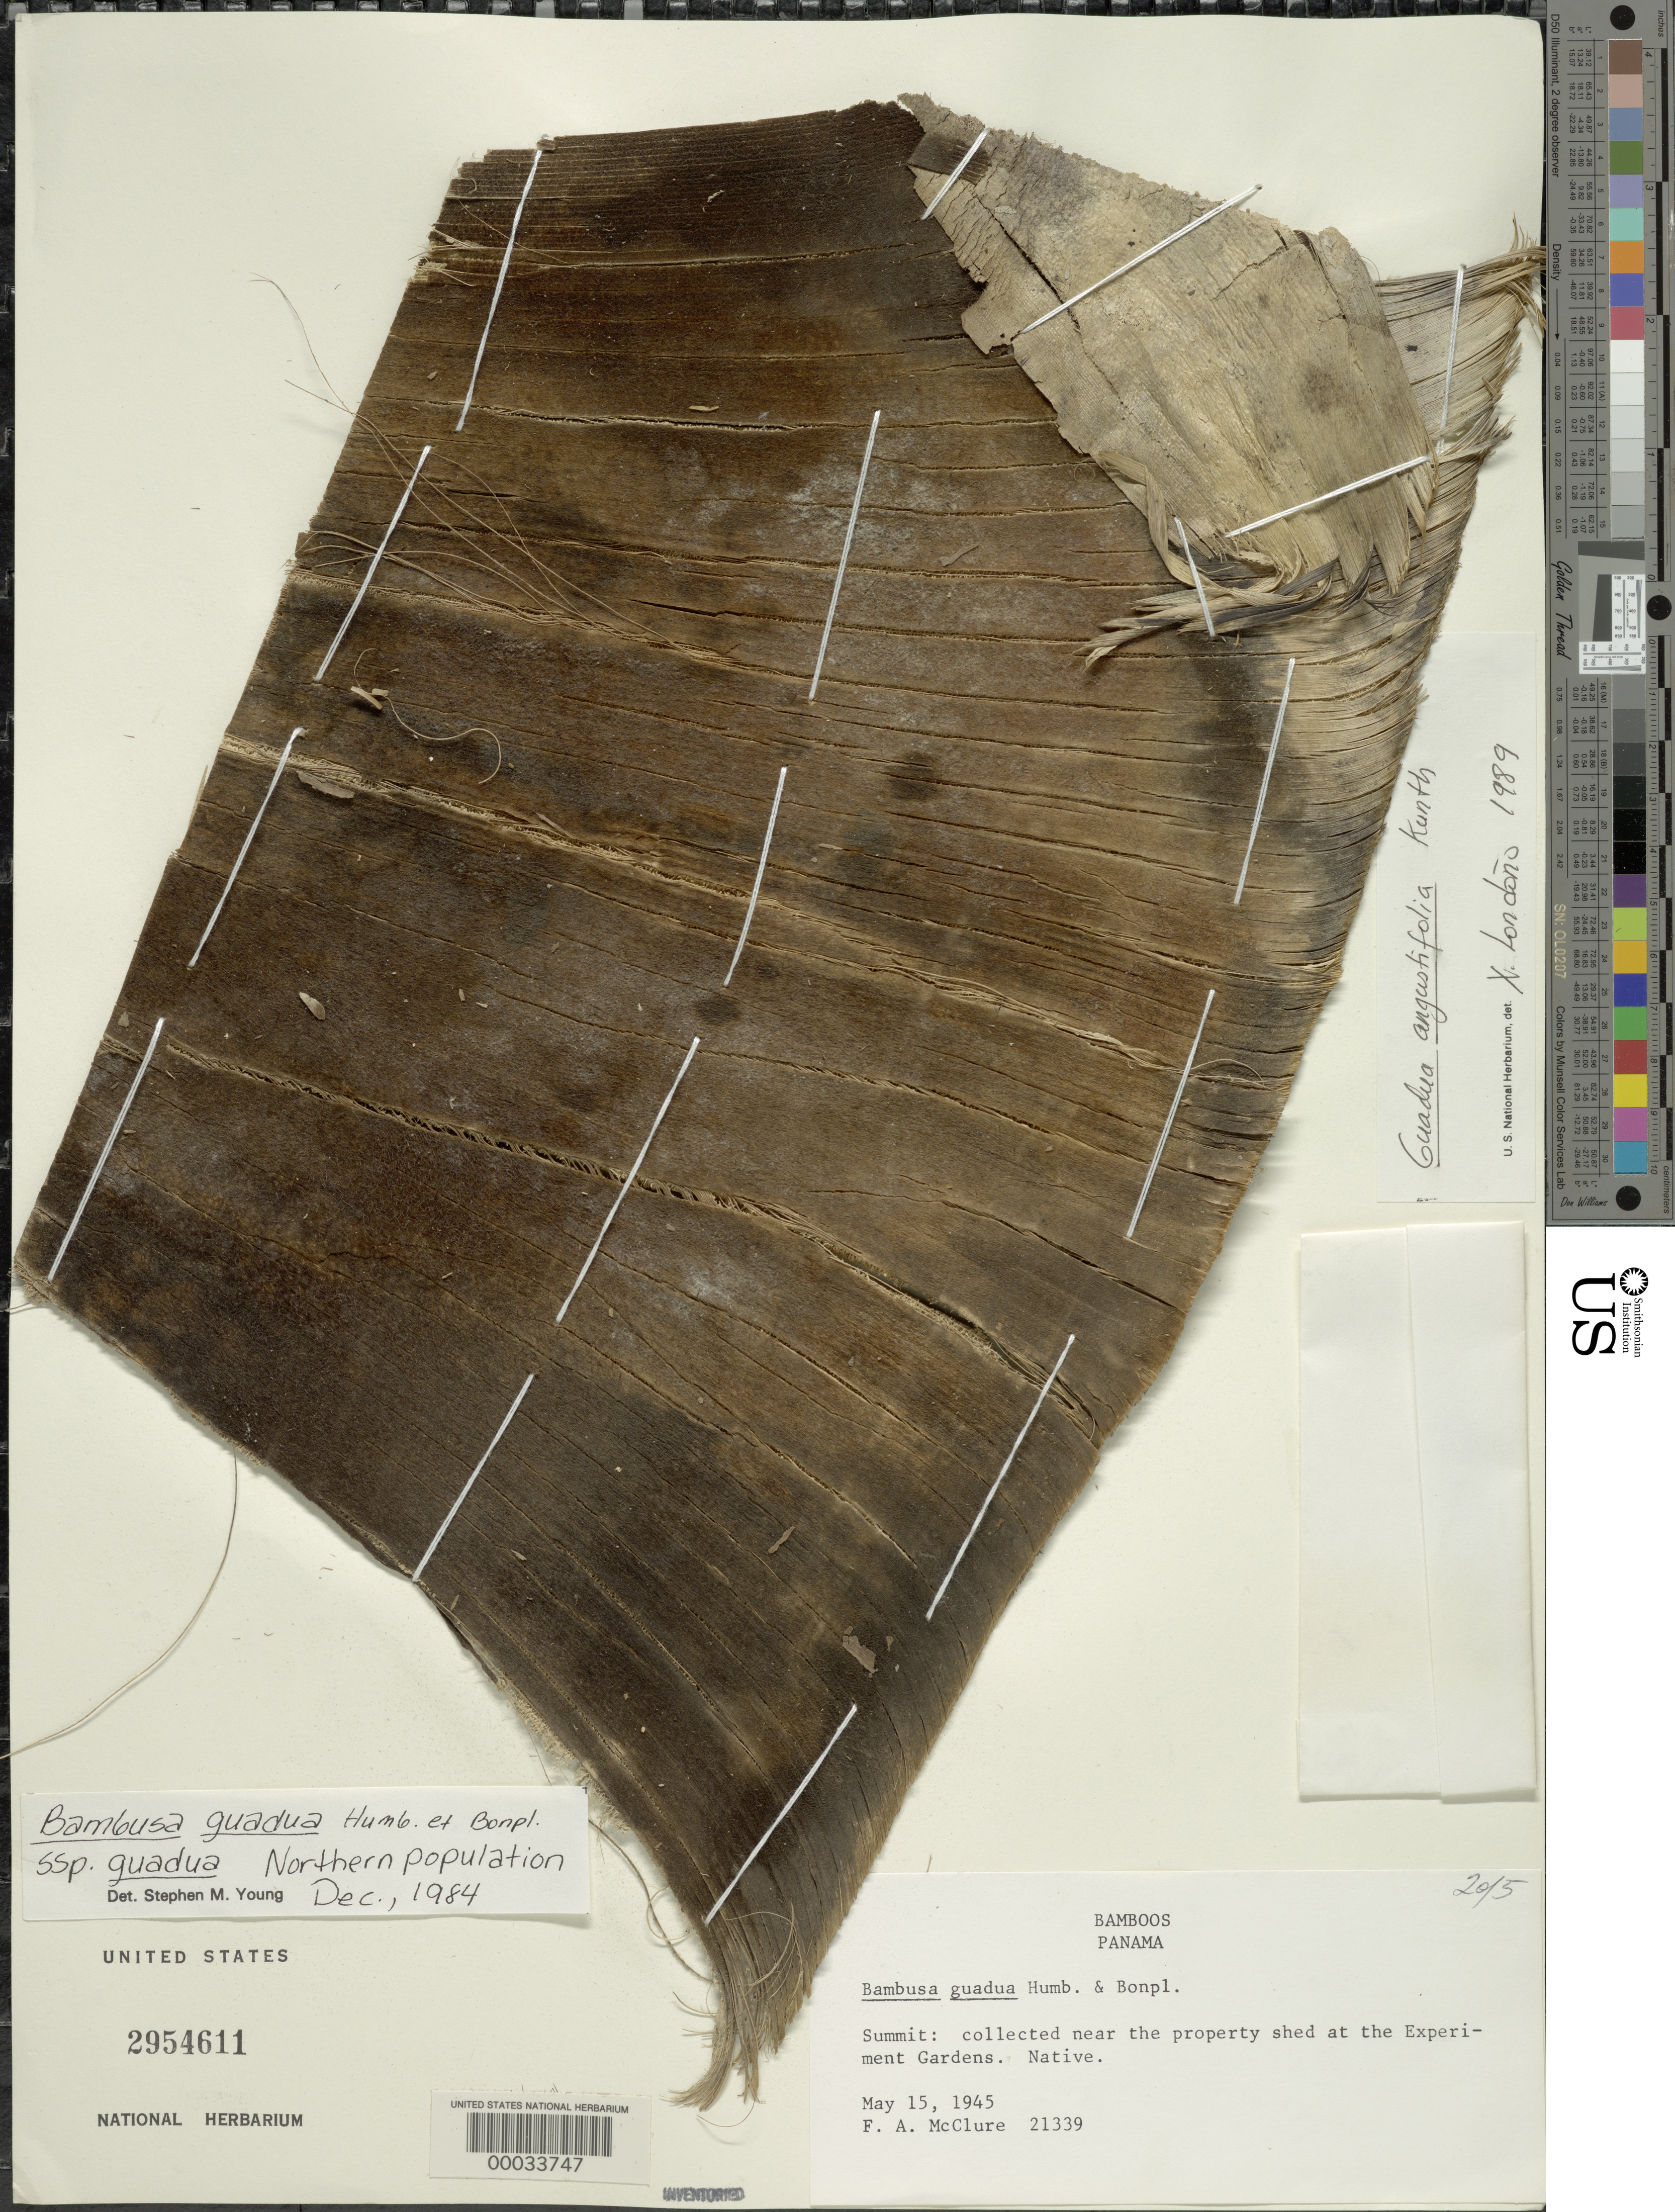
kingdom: Plantae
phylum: Tracheophyta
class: Liliopsida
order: Poales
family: Poaceae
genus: Guadua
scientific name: Guadua angustifolia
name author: Kunth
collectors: F. A. McClure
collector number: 21339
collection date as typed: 15 May 1945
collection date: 1945-05-15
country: Panama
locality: Near the property shed at the Experimental Gardens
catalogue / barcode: US 2954611